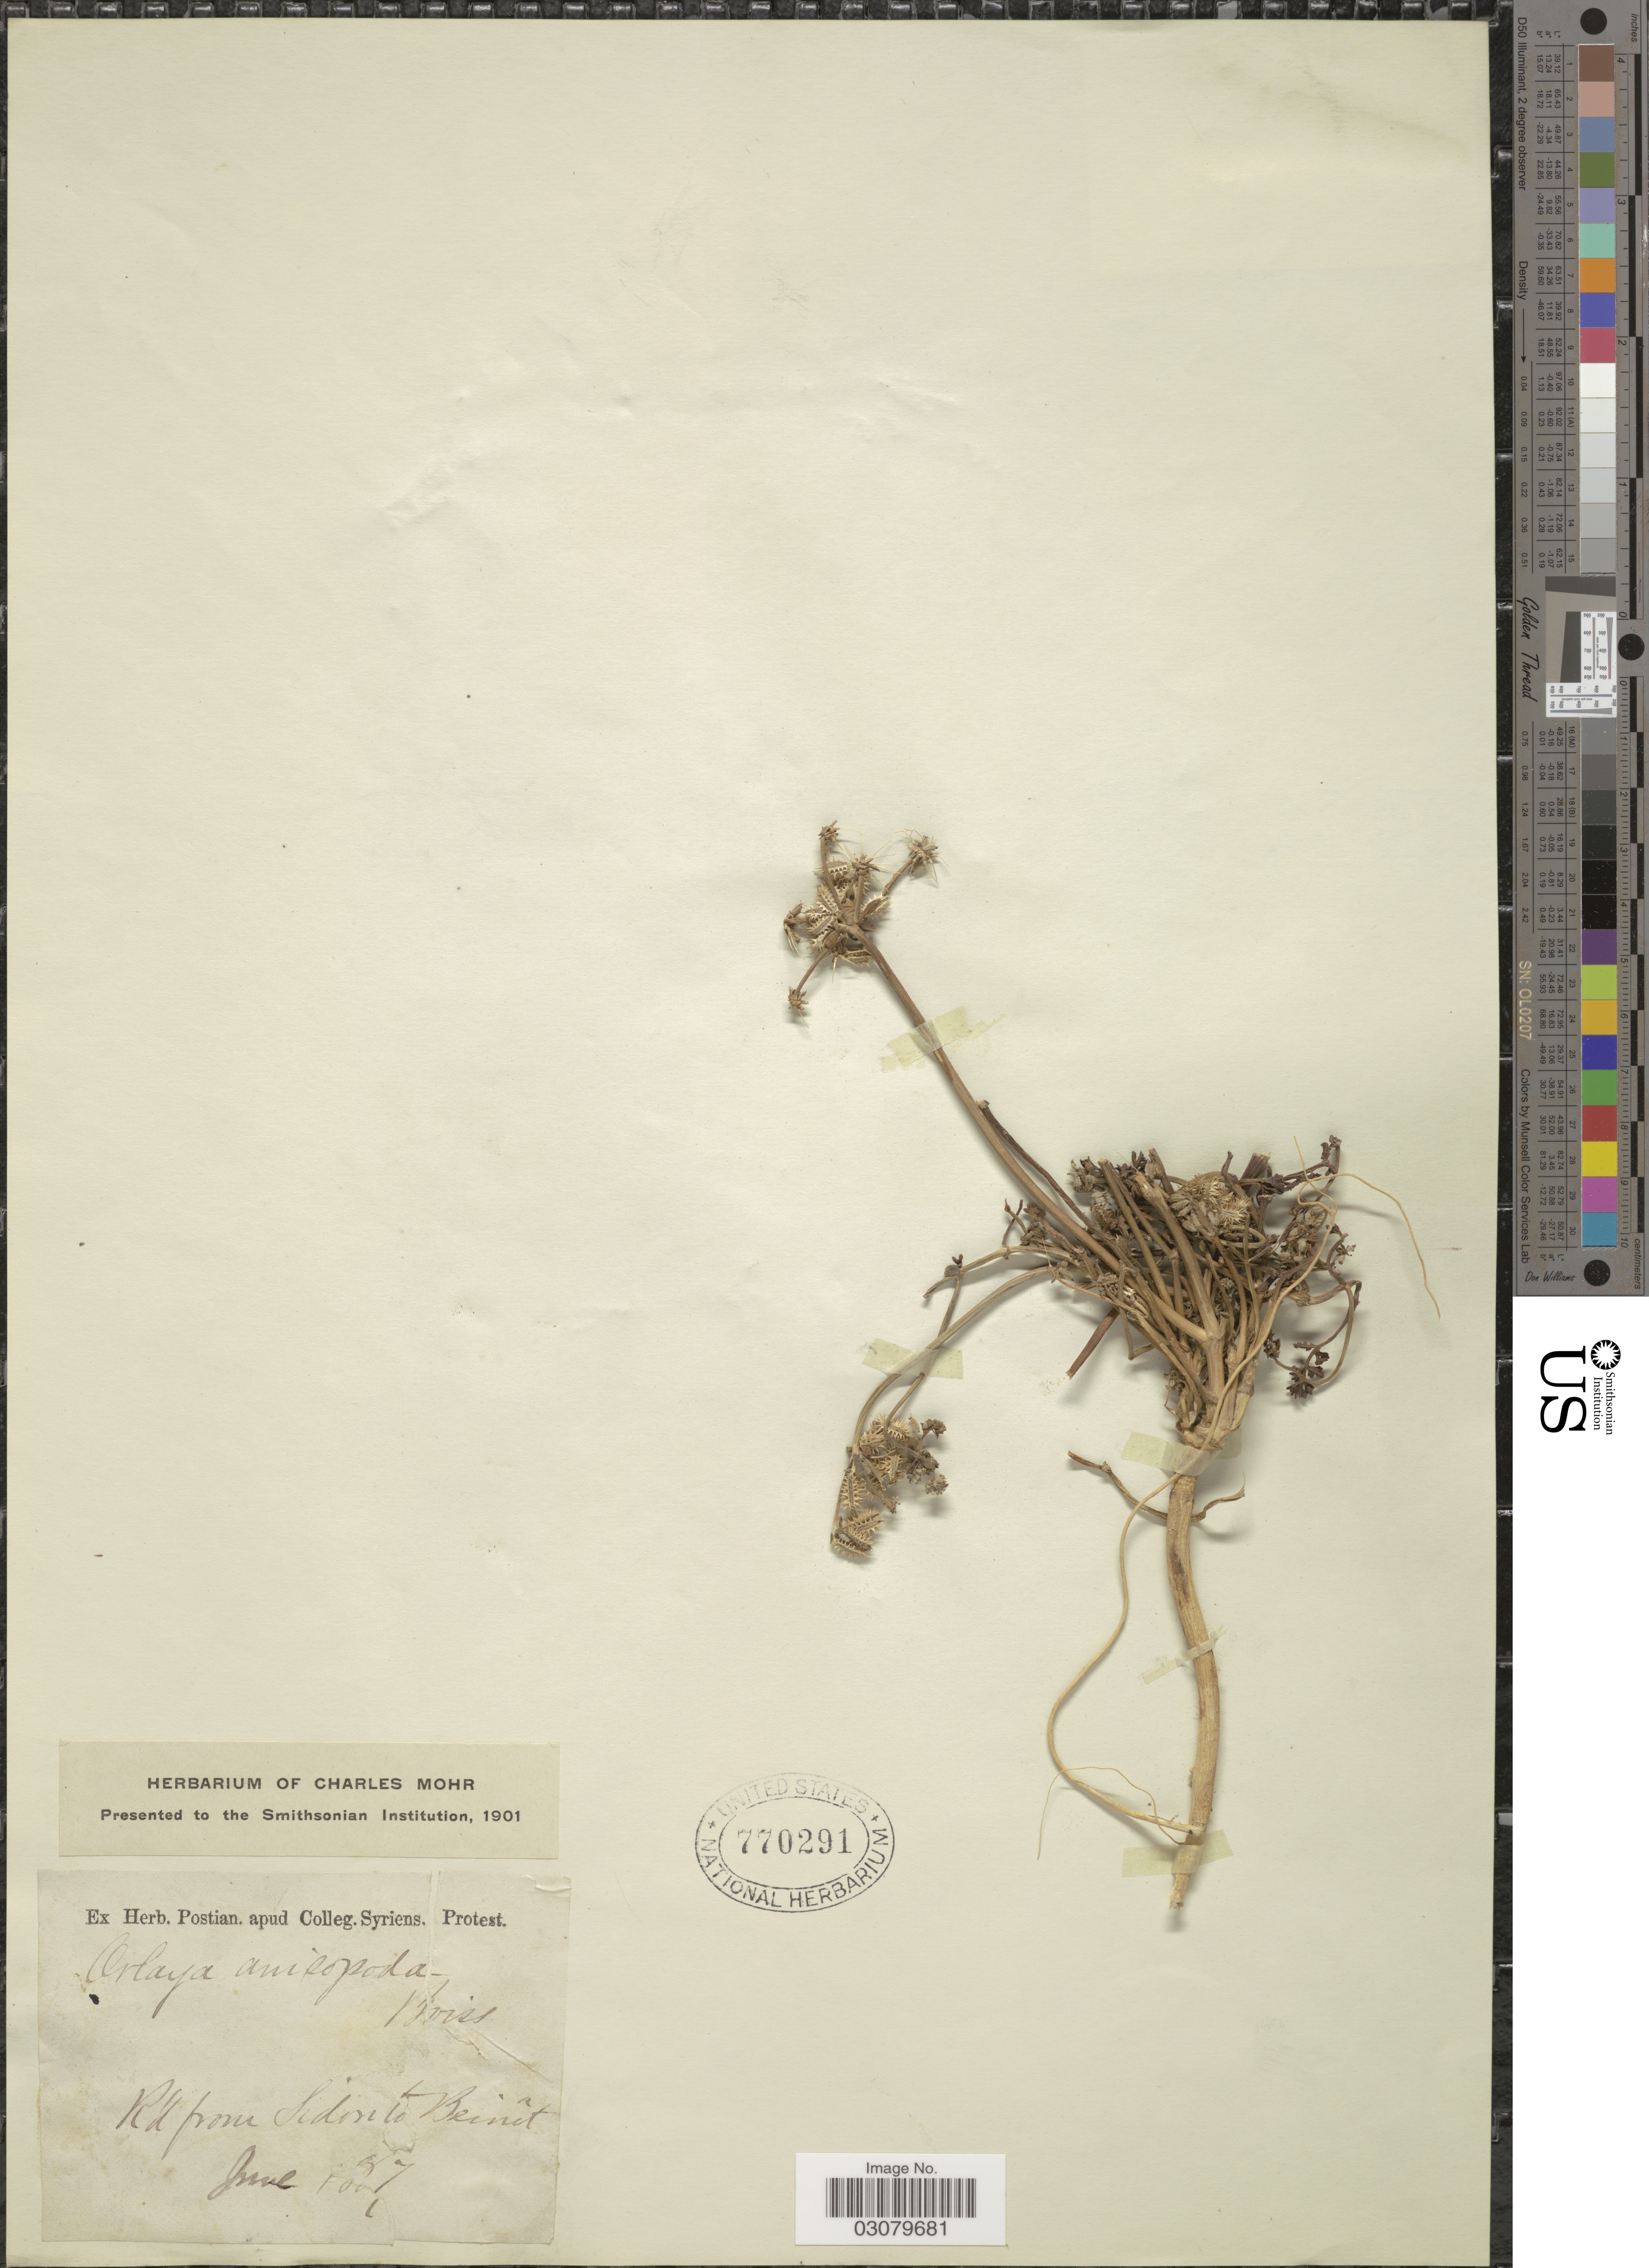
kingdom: Plantae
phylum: Tracheophyta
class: Magnoliopsida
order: Apiales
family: Apiaceae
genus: Orlaya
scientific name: Orlaya anisopoda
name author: Boiss.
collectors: ex herb. Postian. apud Colleg. Syriens. Protest. USE "Fannie P. A. Shepard" (10308853) AS PRIMARY COLLECTOR INSTEAD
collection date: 1867-06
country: Lebanon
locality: Rd from Sidon to Beirut.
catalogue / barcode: US 770291